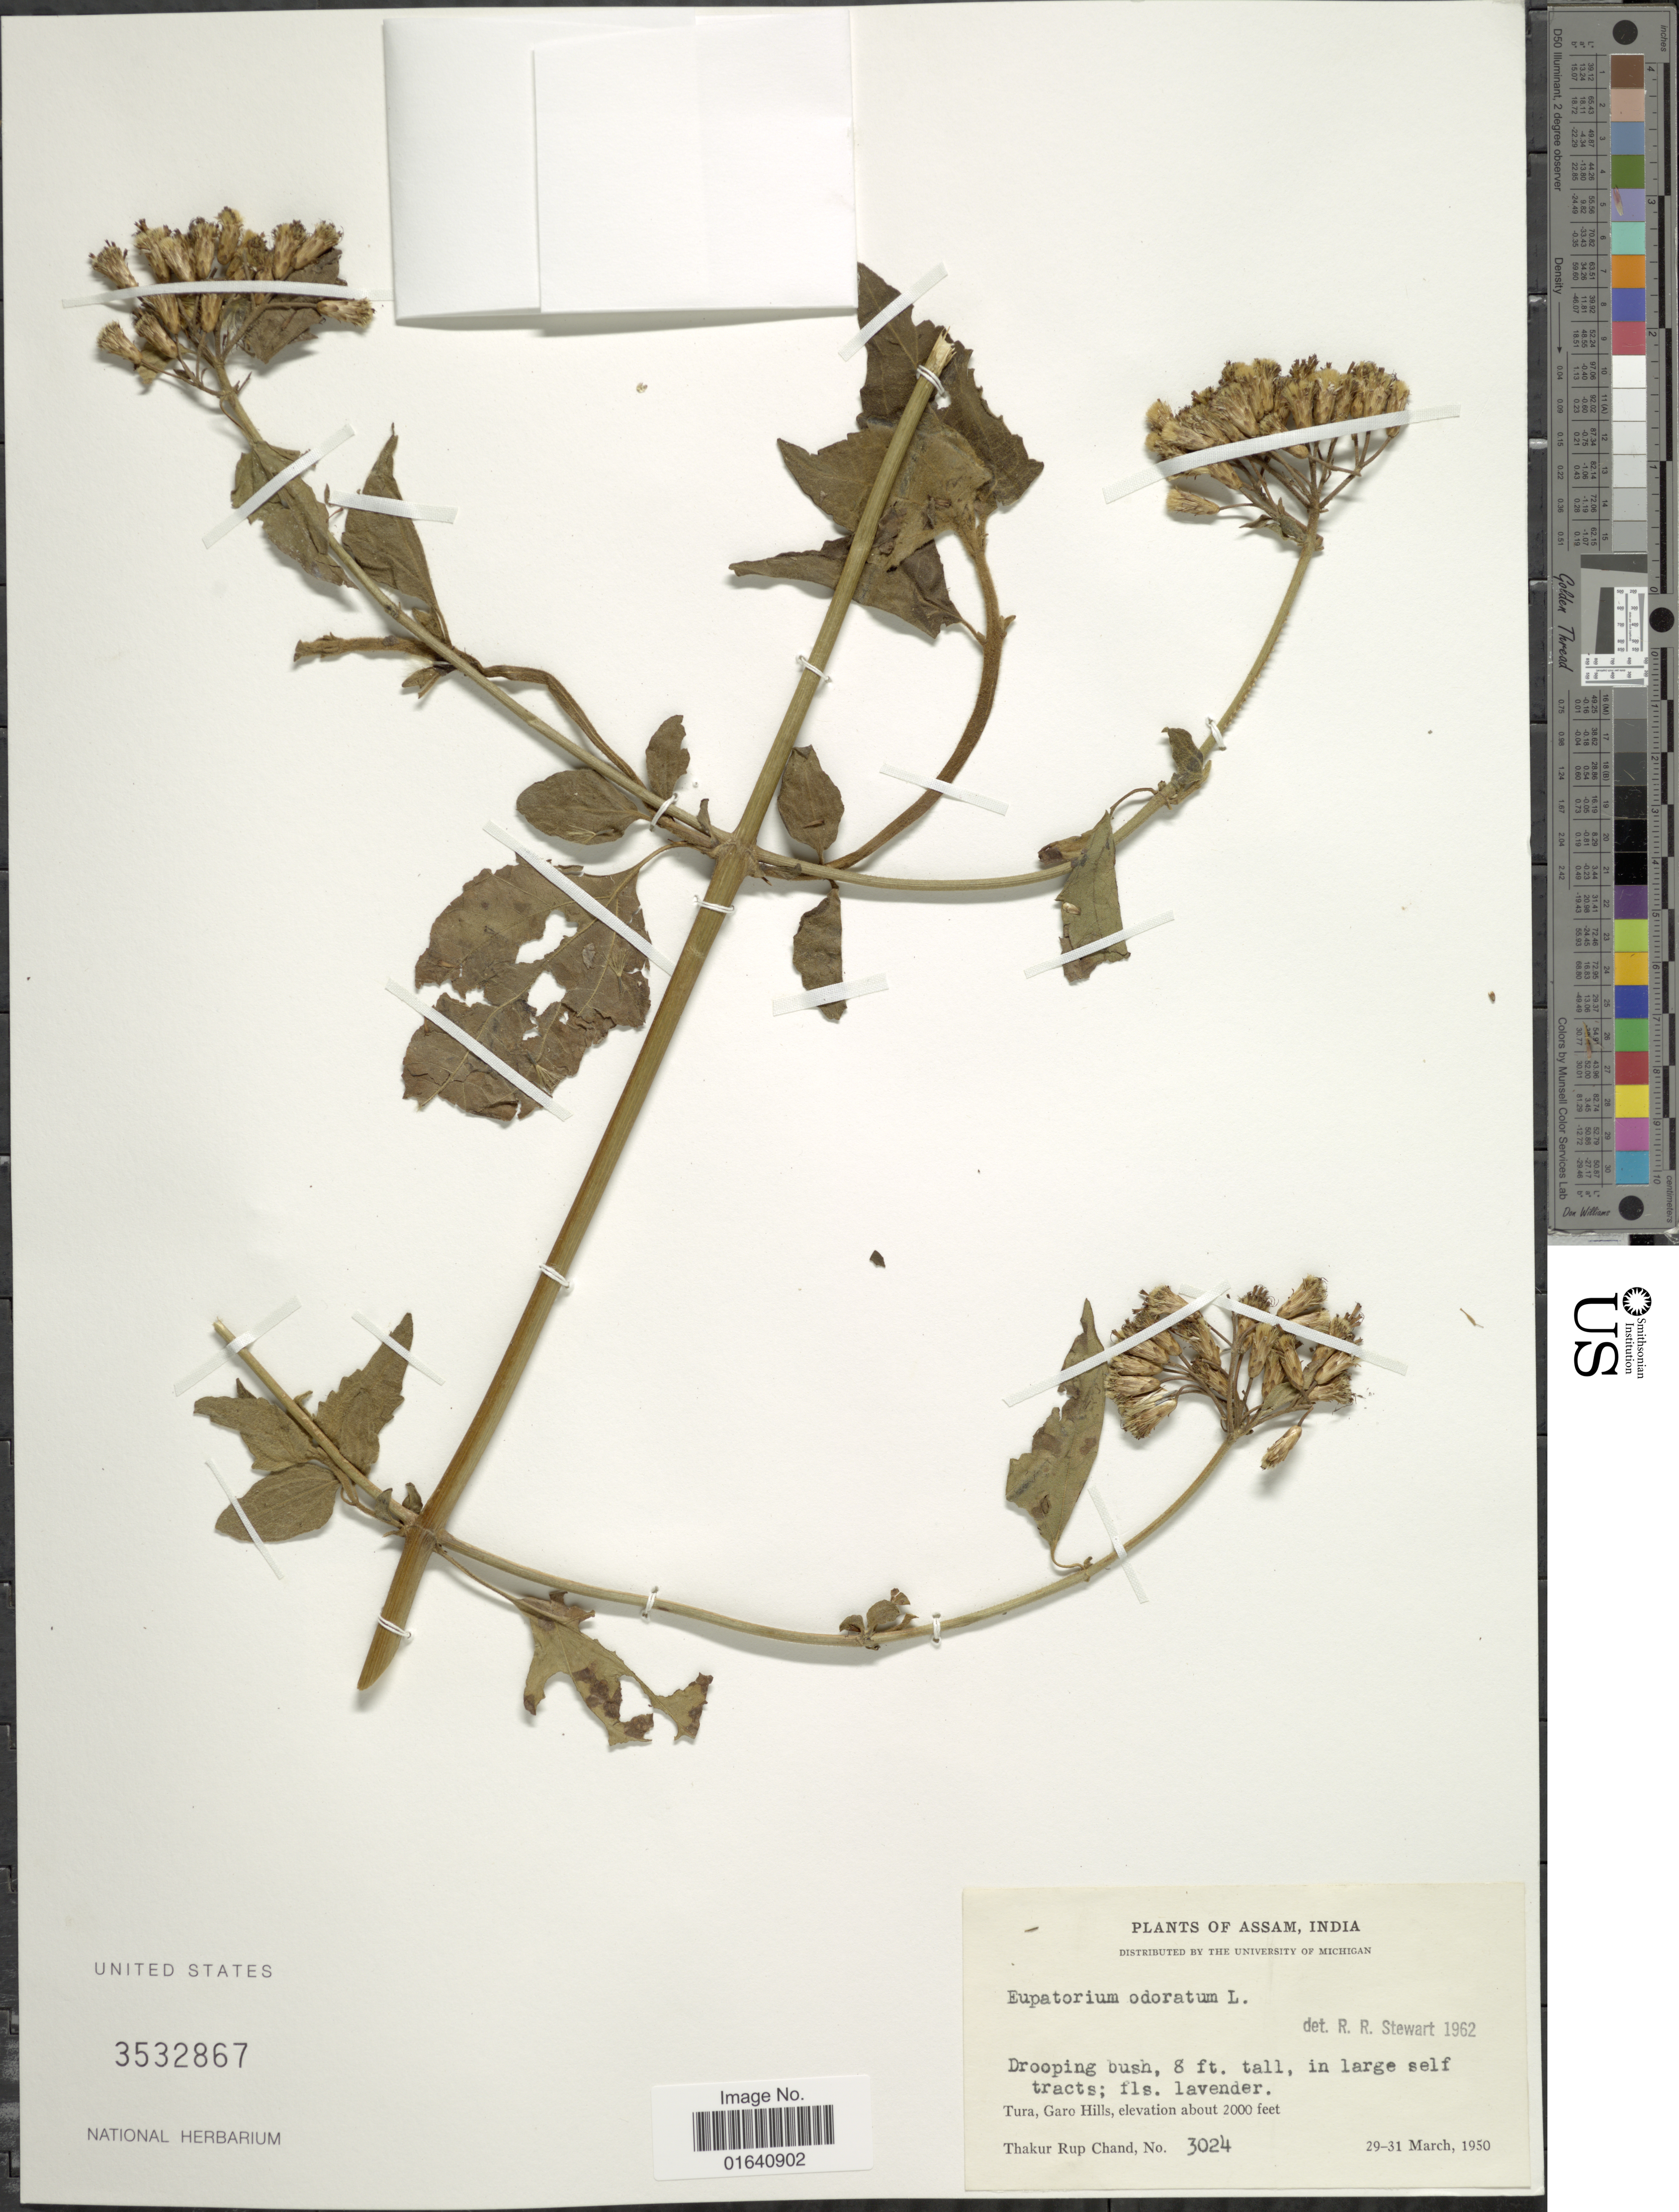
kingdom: Plantae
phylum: Tracheophyta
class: Magnoliopsida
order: Asterales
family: Asteraceae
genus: Eupatorium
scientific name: Eupatorium odoratum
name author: L.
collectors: T. R. Chand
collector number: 3024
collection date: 1950-03-29/1950-03-31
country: India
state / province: Meghalaya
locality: Tura, Garo Hills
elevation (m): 610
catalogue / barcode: US 3532867